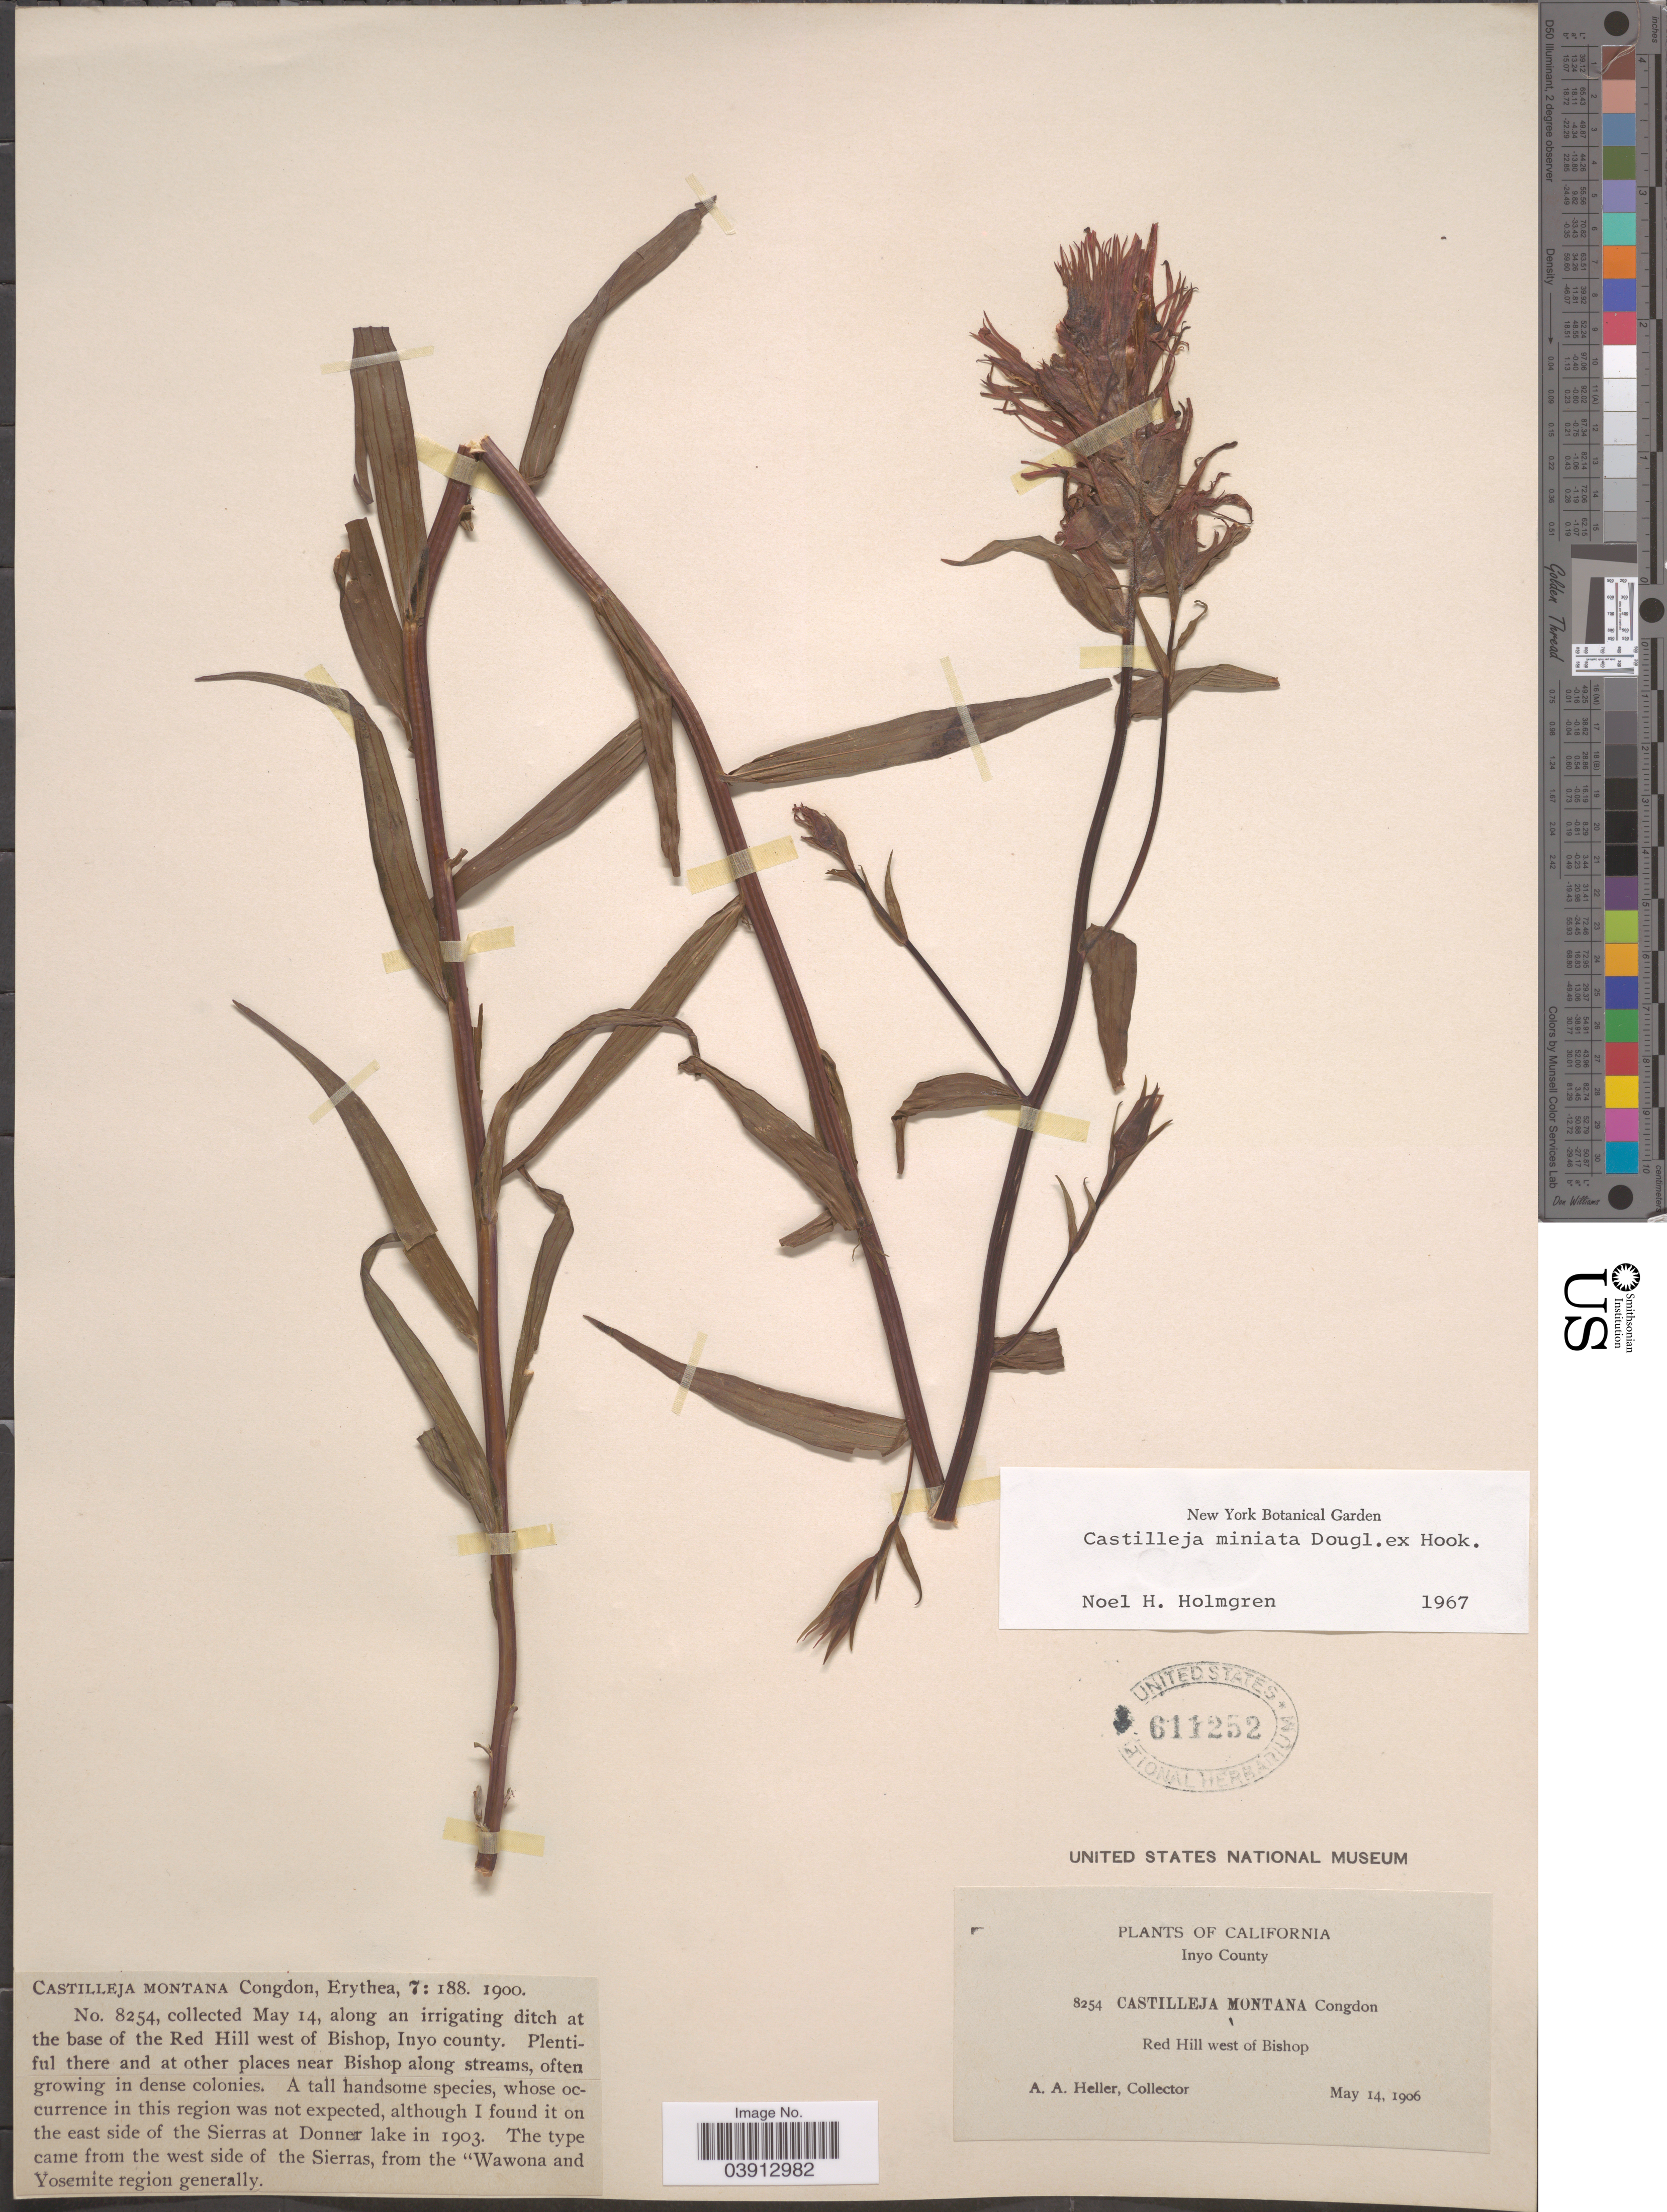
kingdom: Plantae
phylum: Tracheophyta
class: Magnoliopsida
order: Lamiales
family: Orobanchaceae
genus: Castilleja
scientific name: Castilleja miniata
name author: Douglas ex Hook.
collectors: A. A. Heller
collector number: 8254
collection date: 1906-05-14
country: United States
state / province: California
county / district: Inyo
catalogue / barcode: US 611252